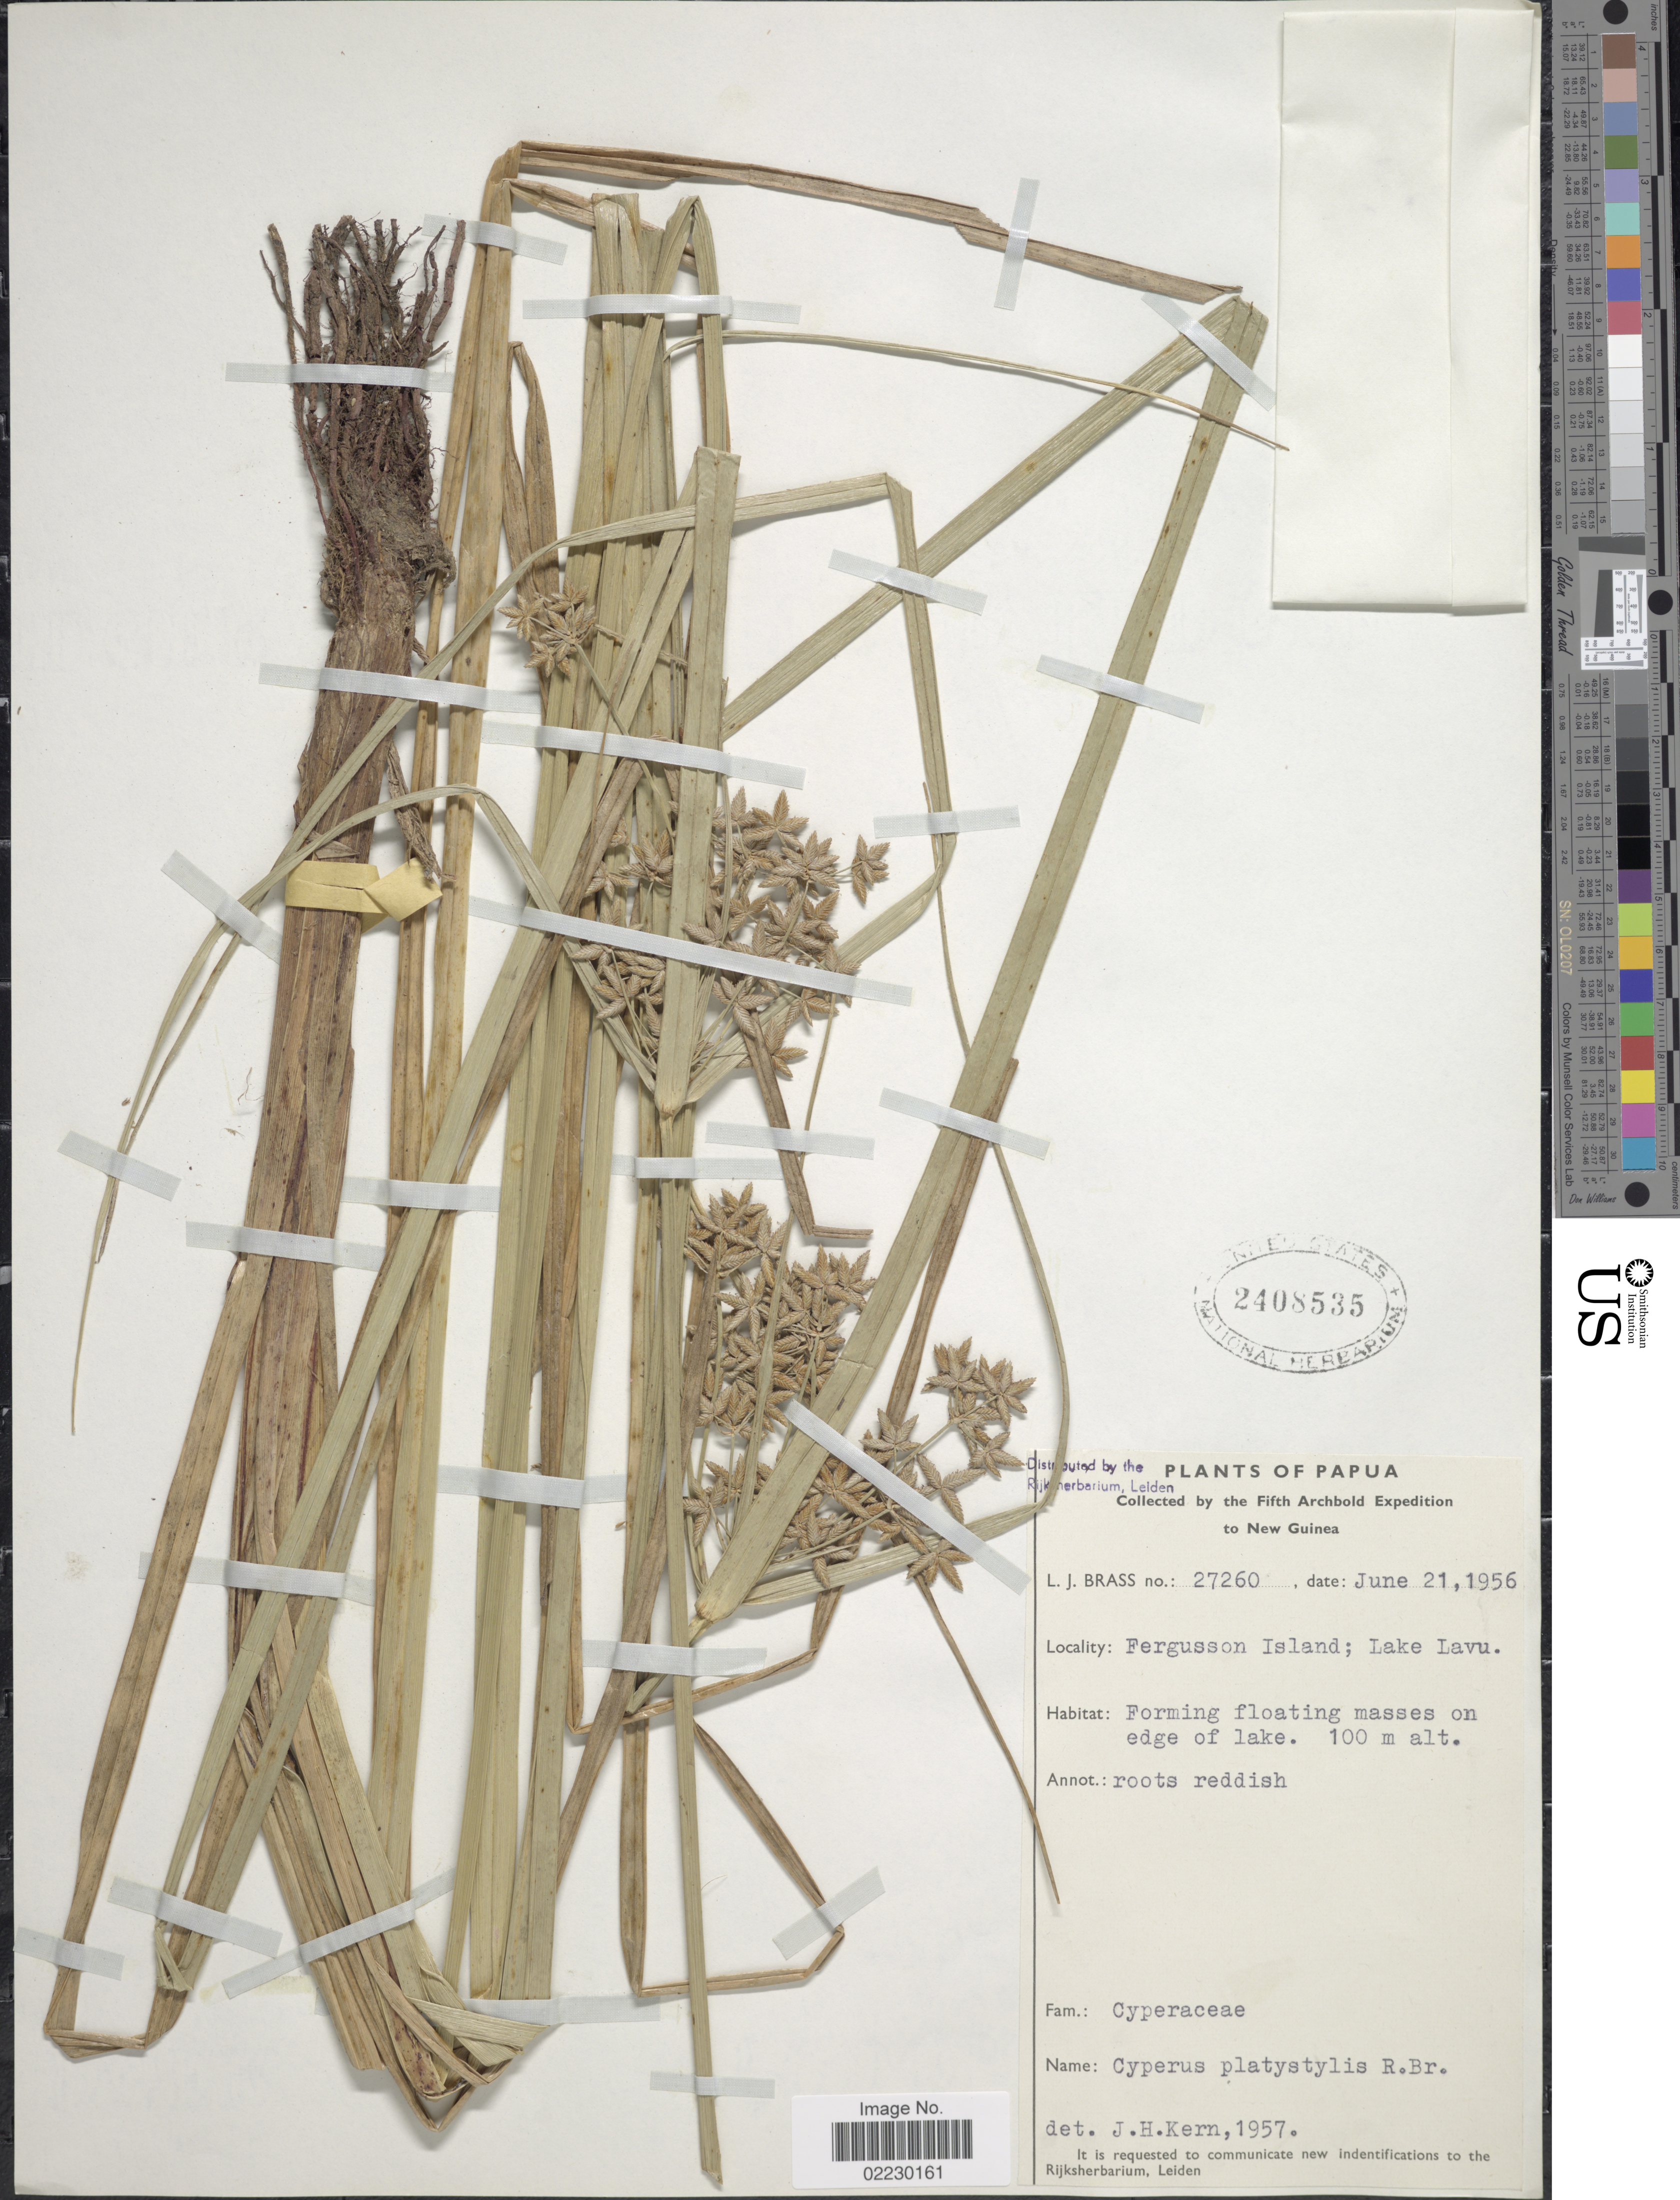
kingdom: Plantae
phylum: Tracheophyta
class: Liliopsida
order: Poales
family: Cyperaceae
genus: Cyperus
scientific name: Cyperus platystylis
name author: R. Br.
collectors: L. J. Brass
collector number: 27260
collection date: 1956-06-21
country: Papua New Guinea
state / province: Milne Bay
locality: Fergusson Island; Lake Lavu, on edge of lake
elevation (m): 100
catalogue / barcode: US 2408535